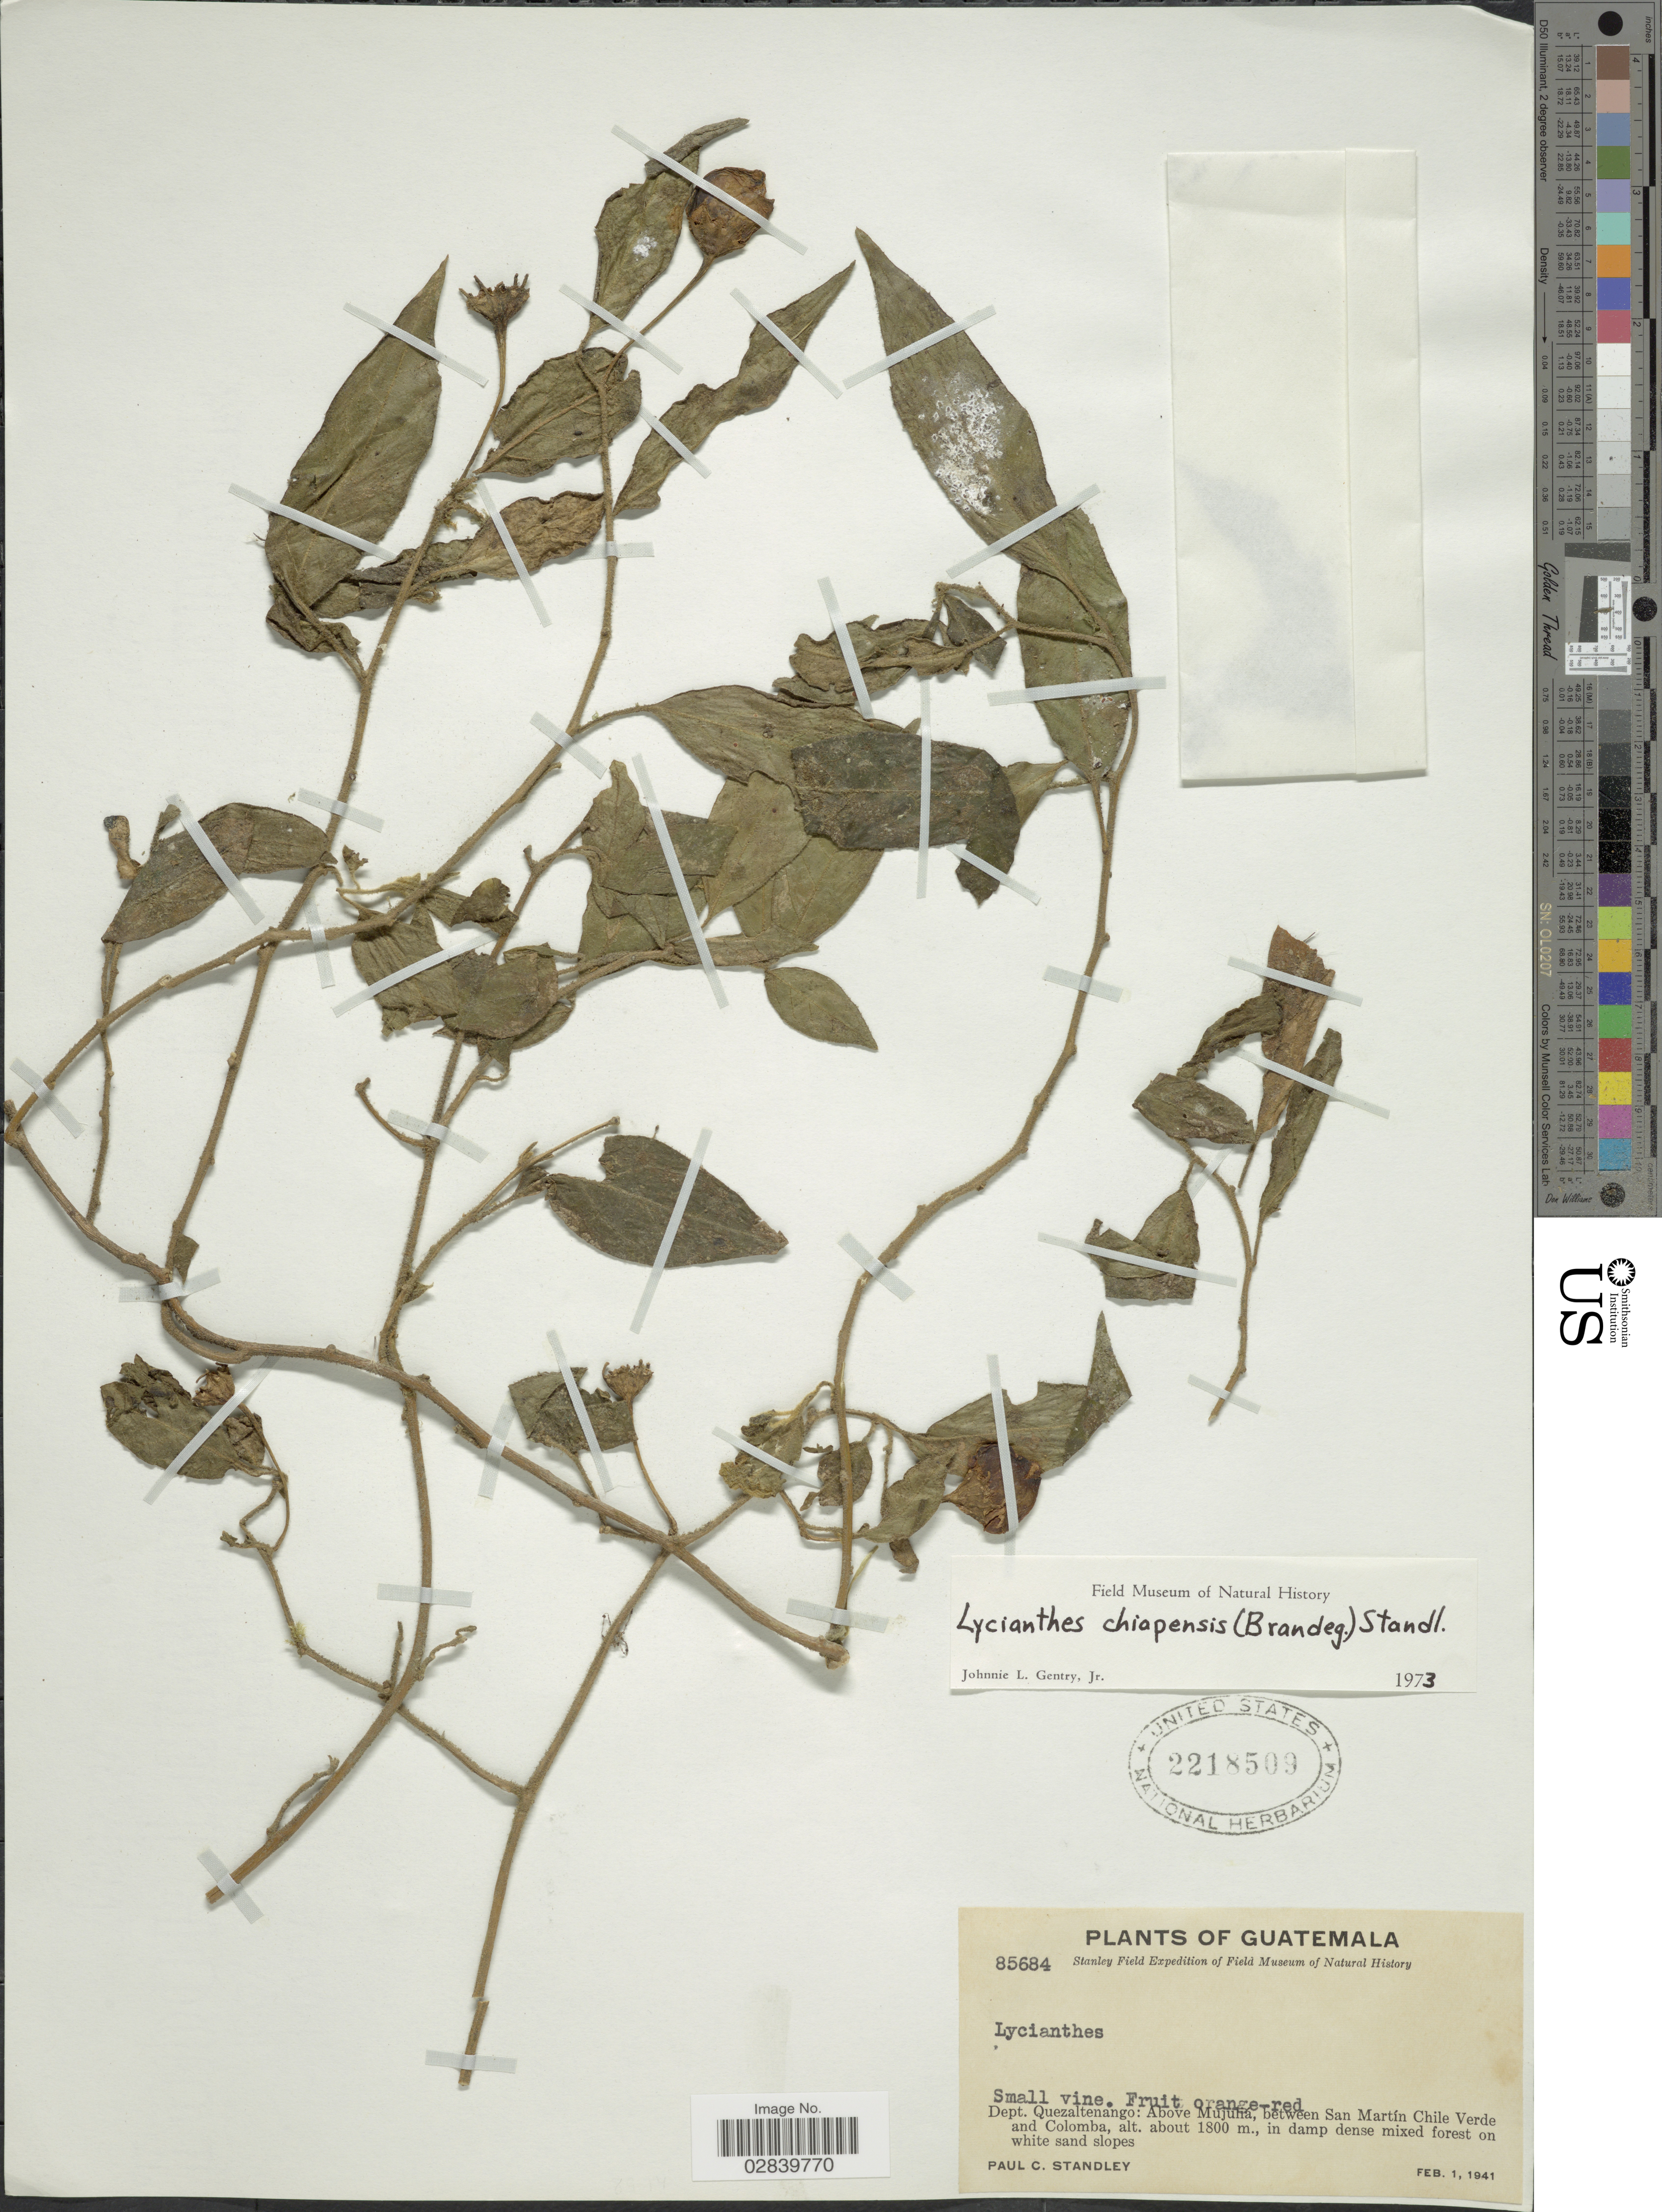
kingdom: Plantae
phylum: Tracheophyta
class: Magnoliopsida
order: Solanales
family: Solanaceae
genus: Lycianthes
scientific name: Lycianthes chiapensis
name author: (Brandegee) Standl.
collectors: P. C. Standley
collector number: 85684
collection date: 1941-02-01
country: Guatemala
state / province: Quetzaltenango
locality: Dept. Quezaltenango: Above Mujulia, between San Martín Chile Verde and Colomba.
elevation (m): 1800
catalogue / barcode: US 2218509